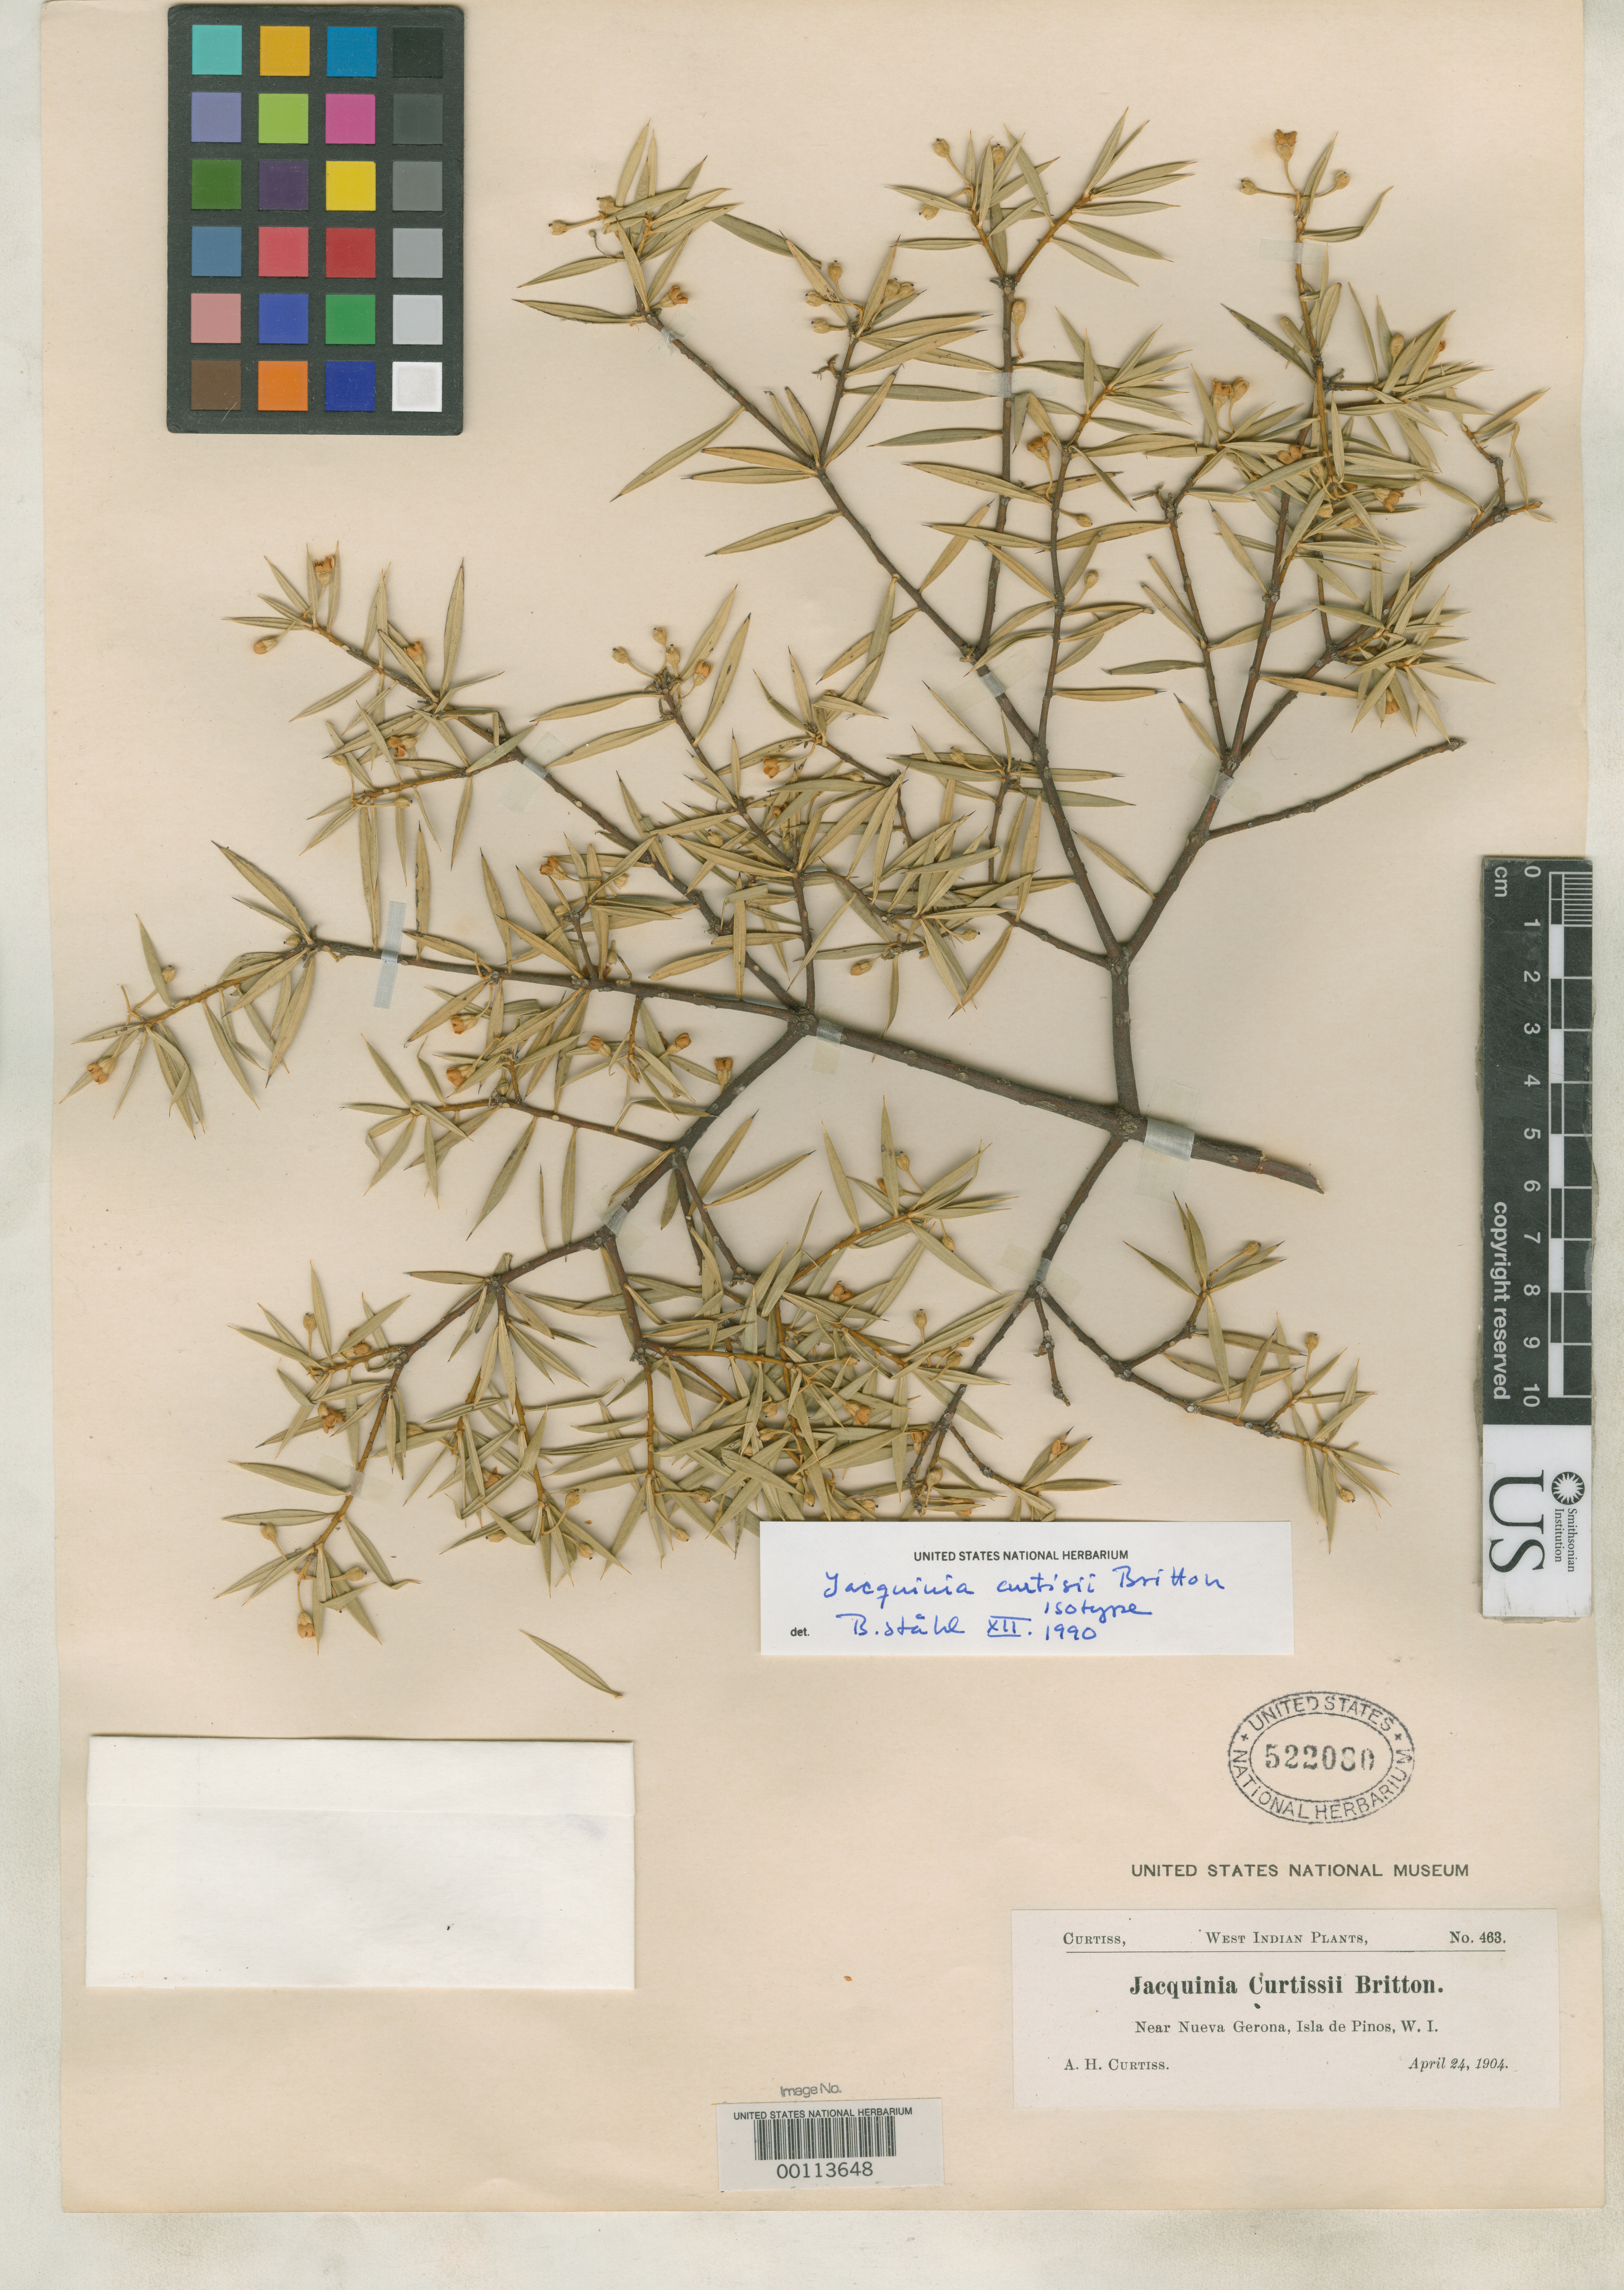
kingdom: Plantae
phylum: Tracheophyta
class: Magnoliopsida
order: Ericales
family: Primulaceae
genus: Jacquinia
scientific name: Jacquinia curtissii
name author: Britton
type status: Isotype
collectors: A. H. Curtiss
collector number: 463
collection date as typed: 24 Apr 1904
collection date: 1904-04-24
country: Cuba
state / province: Isla de La Juventud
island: Isla de La Juventud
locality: Near Nueva Gerona.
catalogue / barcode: US 522080